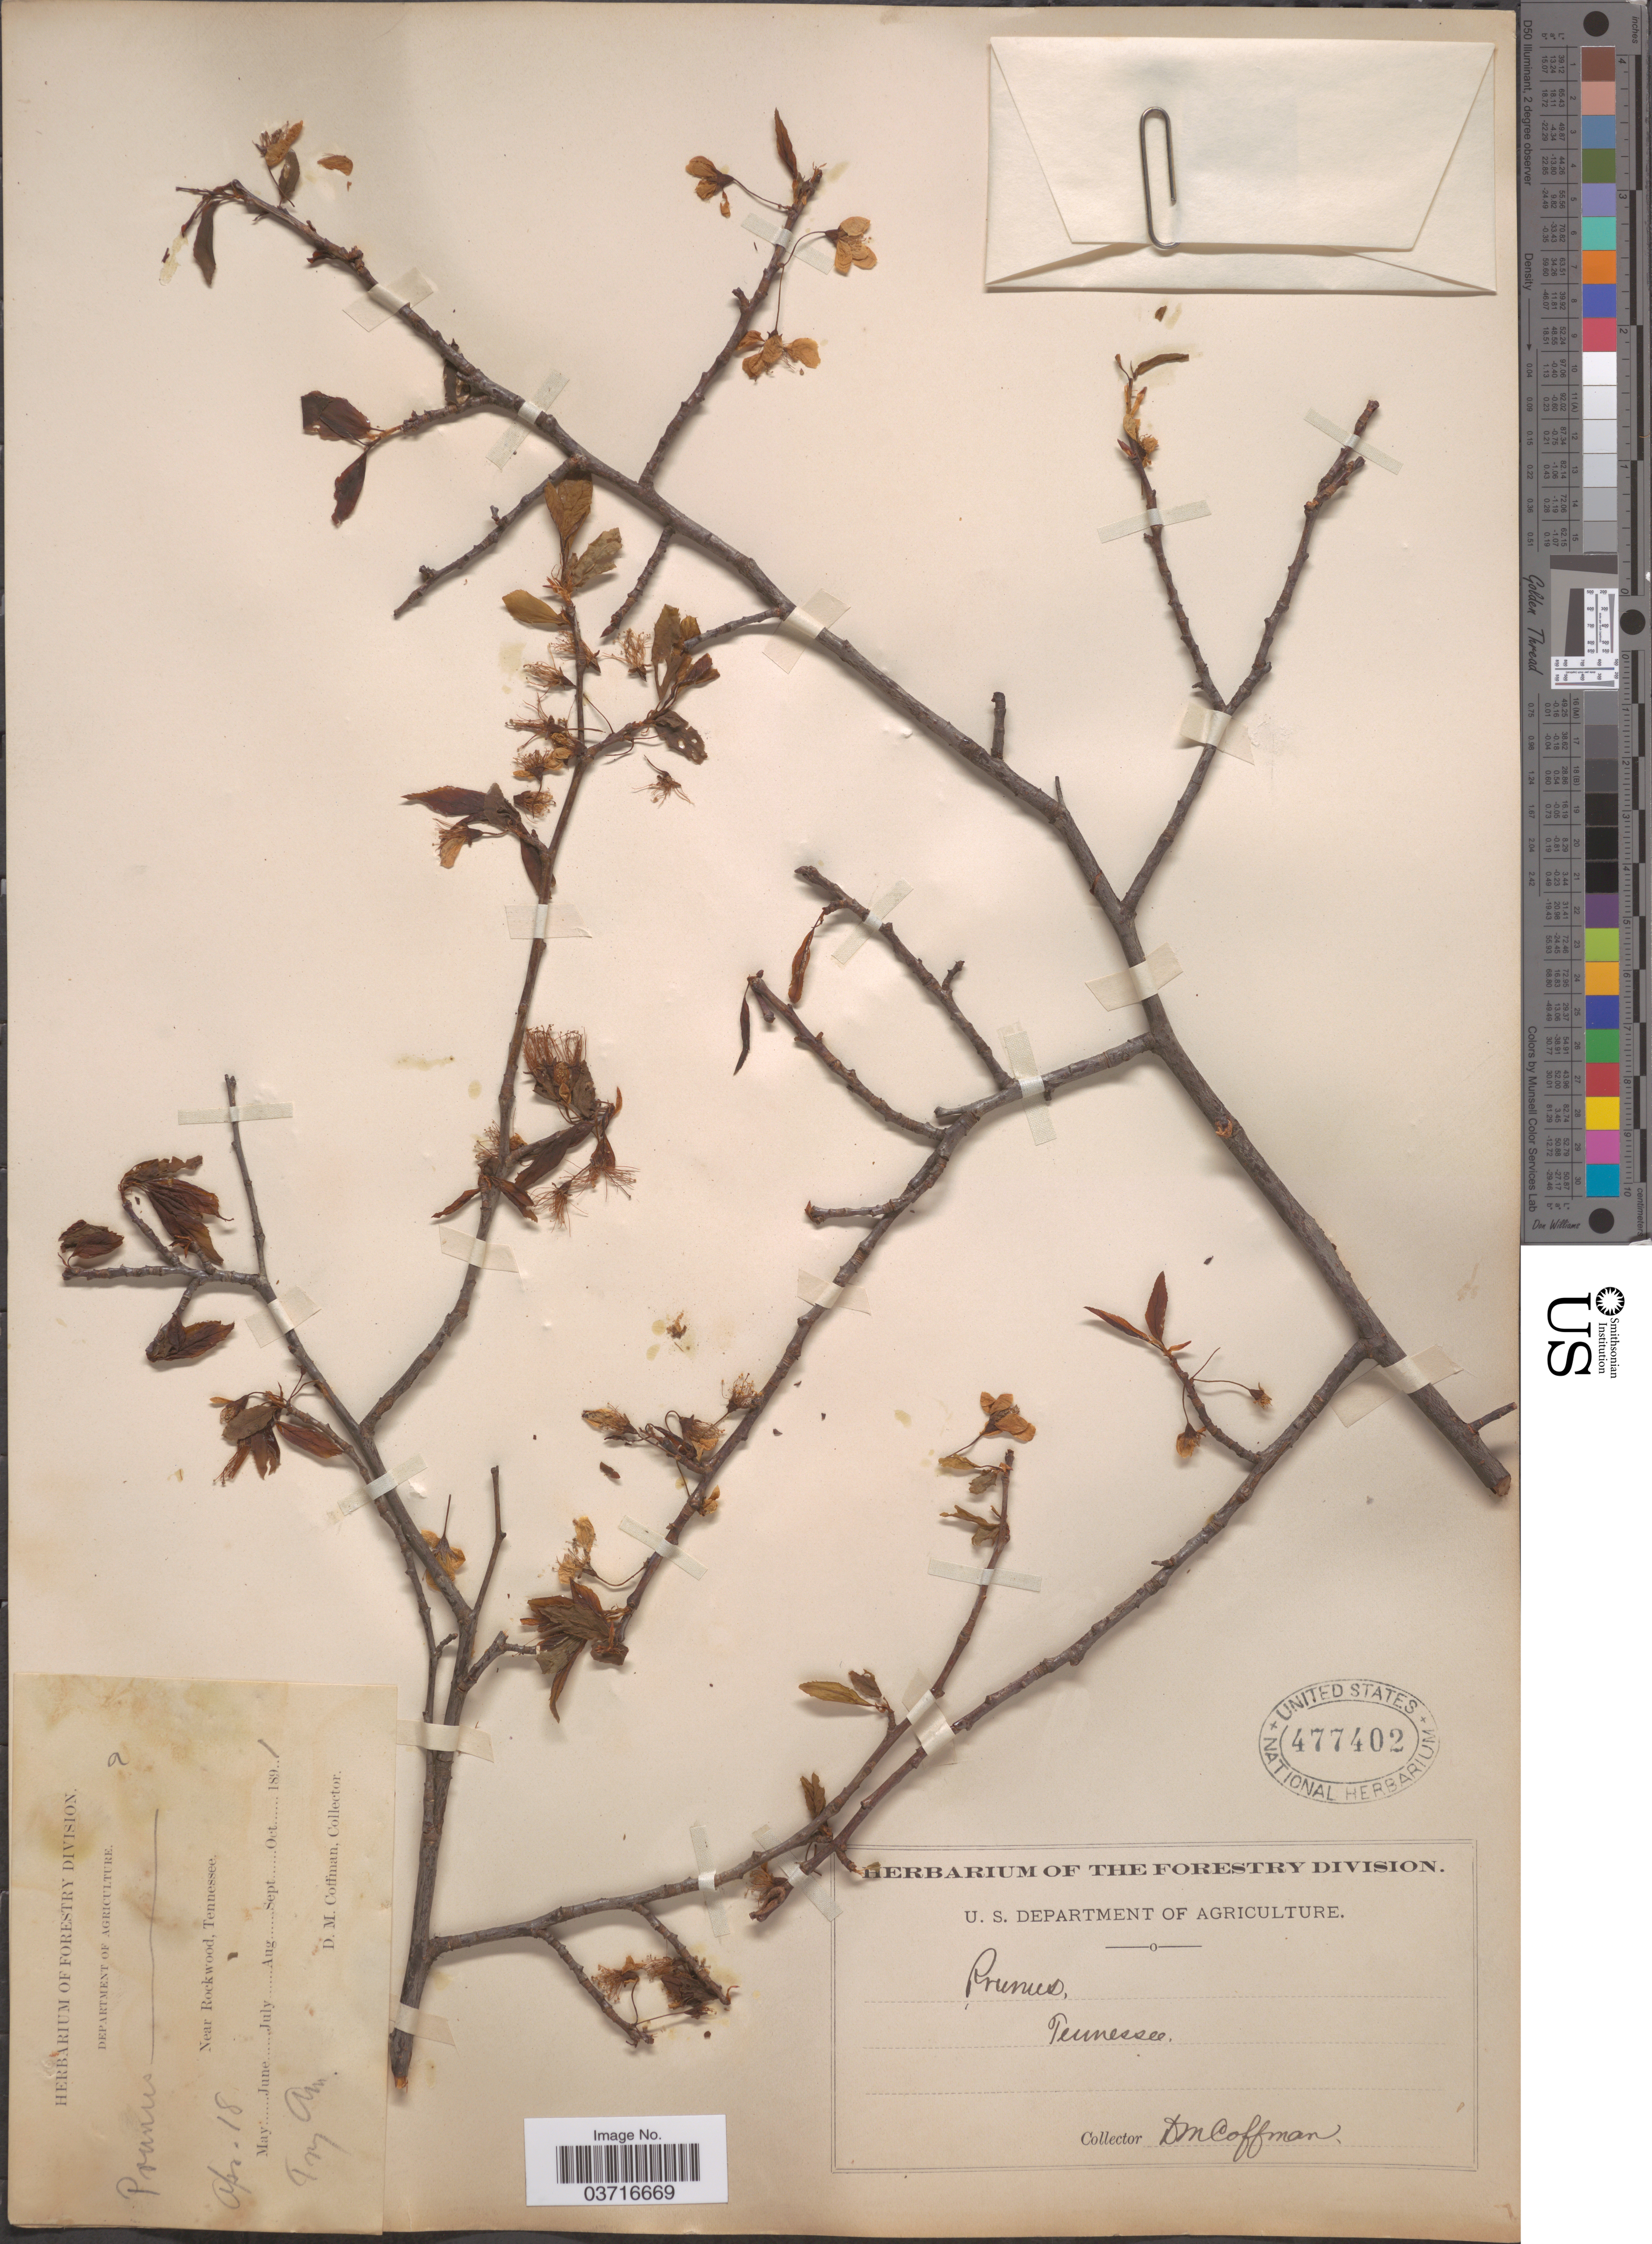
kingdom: Plantae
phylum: Tracheophyta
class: Magnoliopsida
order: Rosales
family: Rosaceae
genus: Prunus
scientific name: Prunus sp.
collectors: D. M. Coffman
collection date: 1891-04-18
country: United States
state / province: Tennessee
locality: Near Rockwood.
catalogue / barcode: US 477402